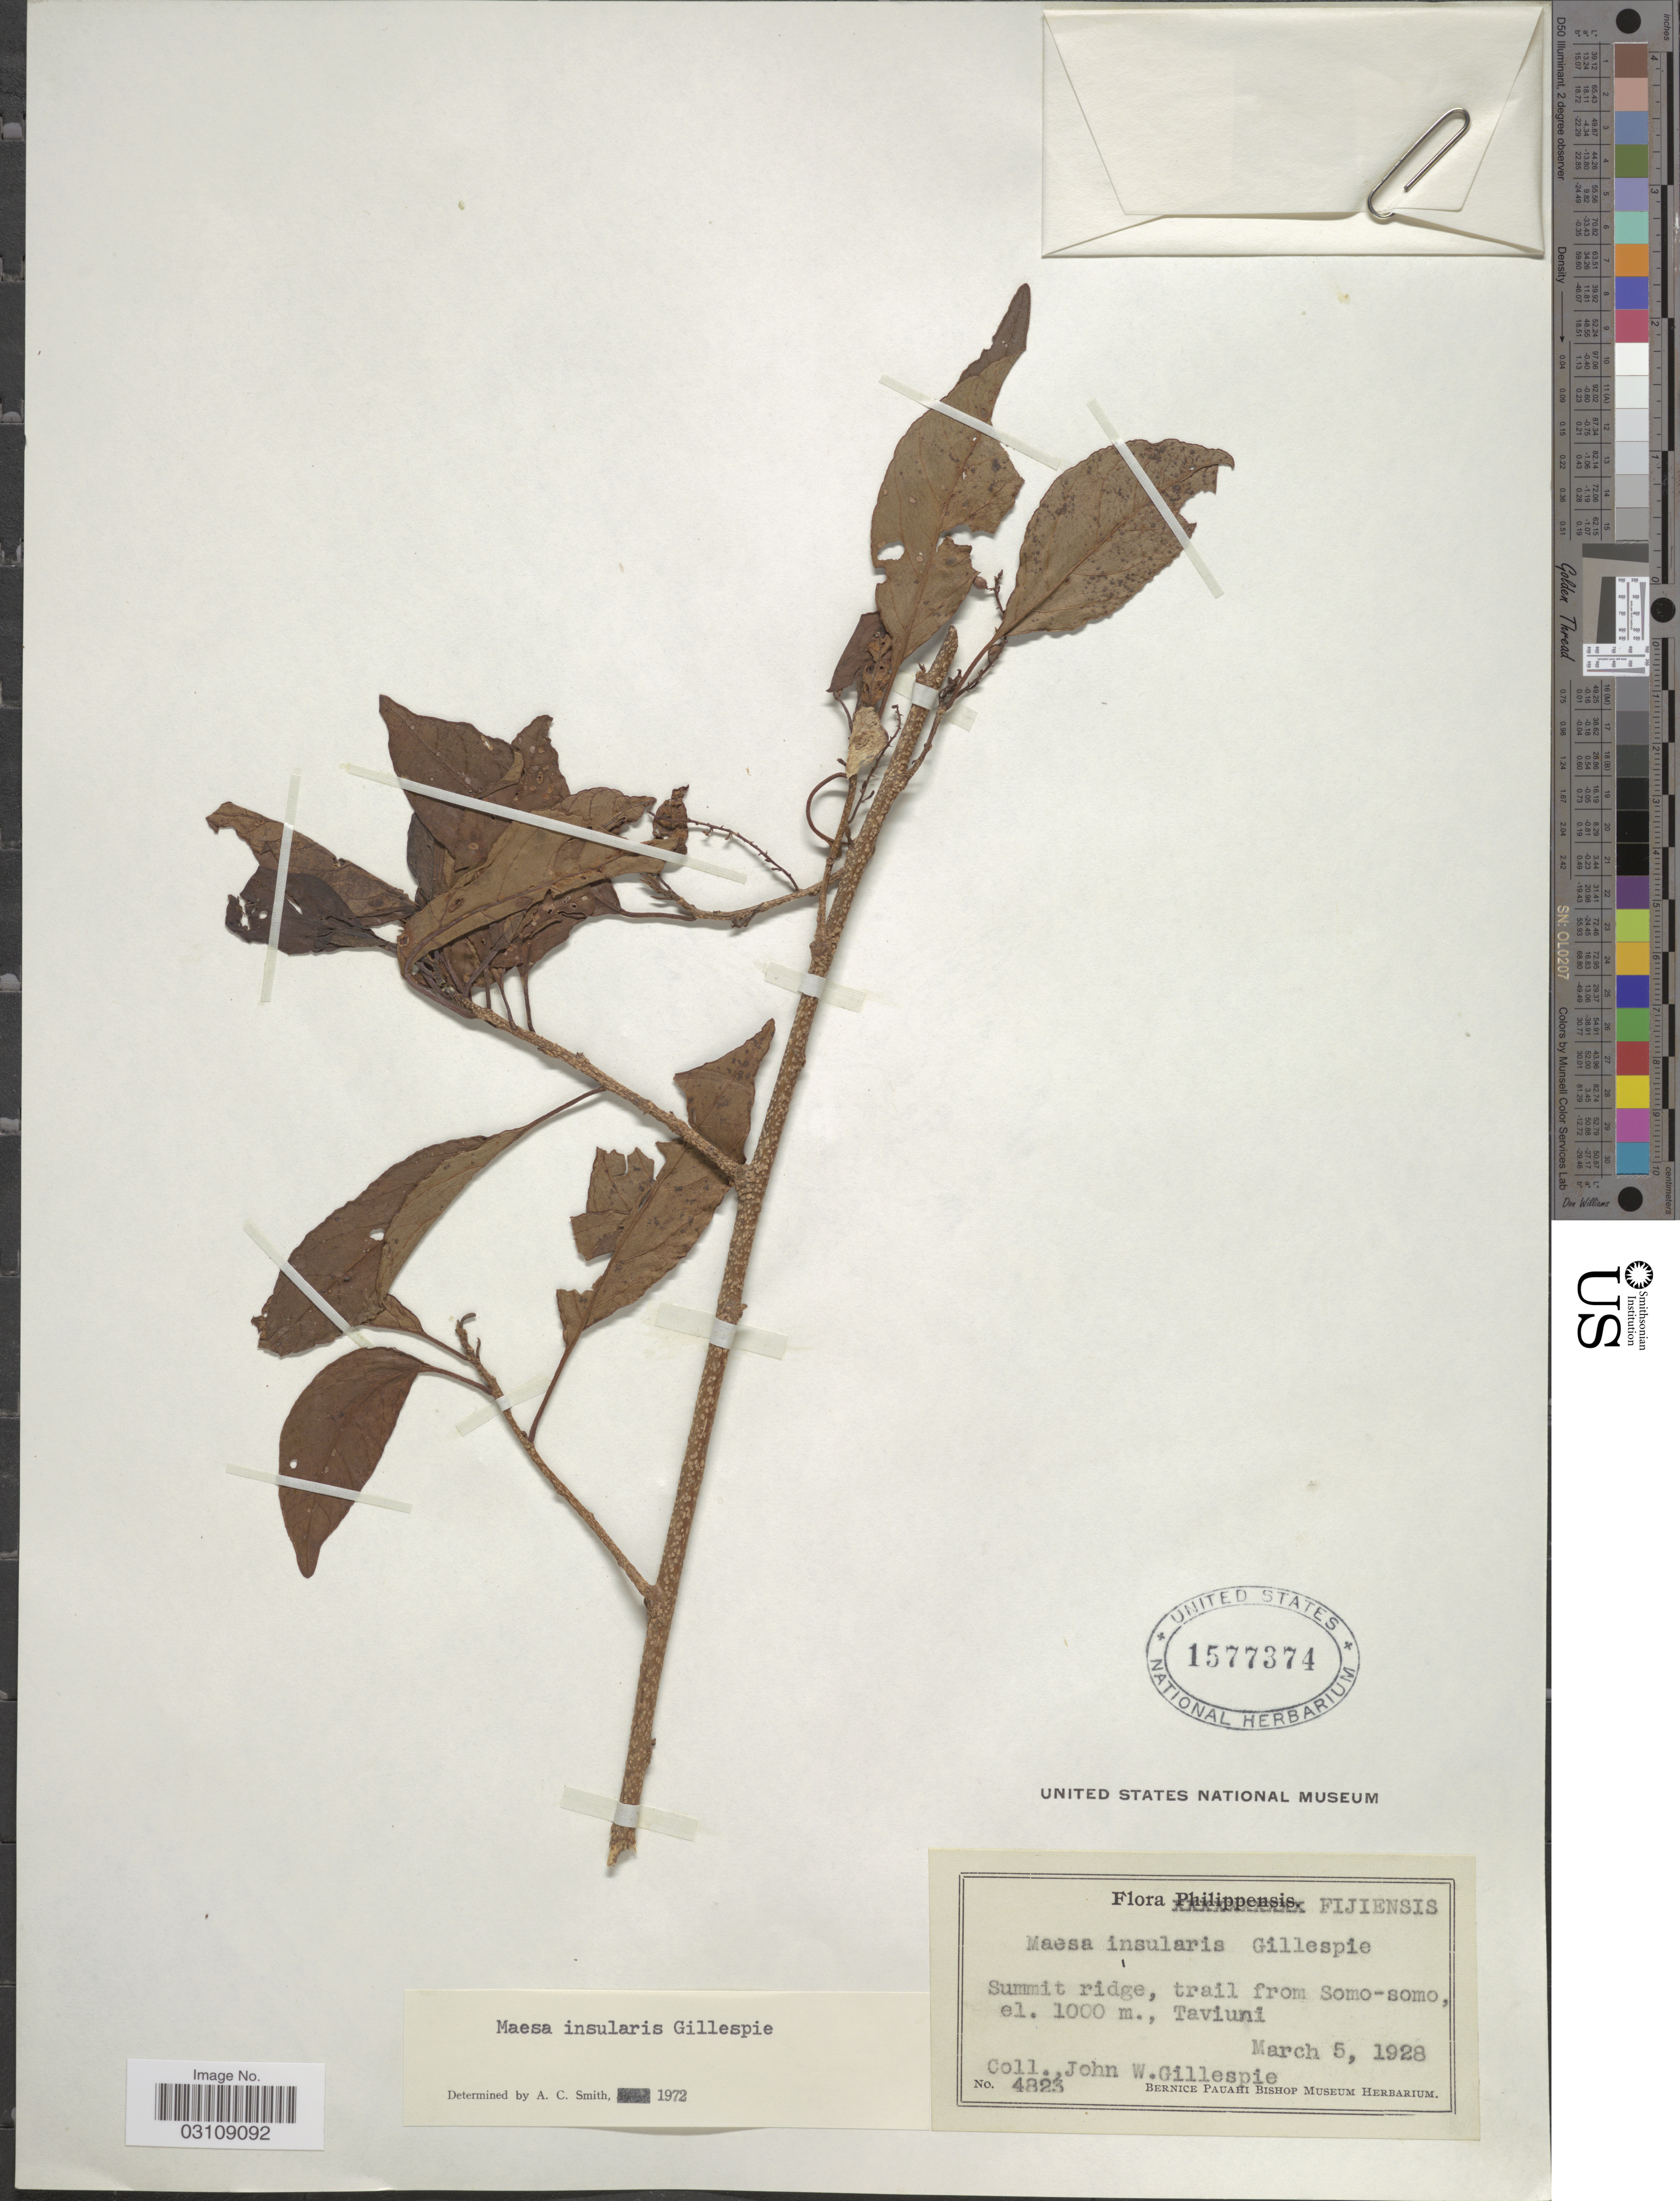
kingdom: Plantae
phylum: Tracheophyta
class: Magnoliopsida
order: Ericales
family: Primulaceae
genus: Maesa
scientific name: Maesa insularis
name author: Gillespie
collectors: J. W. Gillespie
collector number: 4823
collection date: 1928-03-05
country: Fiji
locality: Summit ridge, trail from Somo-somo, Taviuni.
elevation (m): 1000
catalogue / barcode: US 1577374